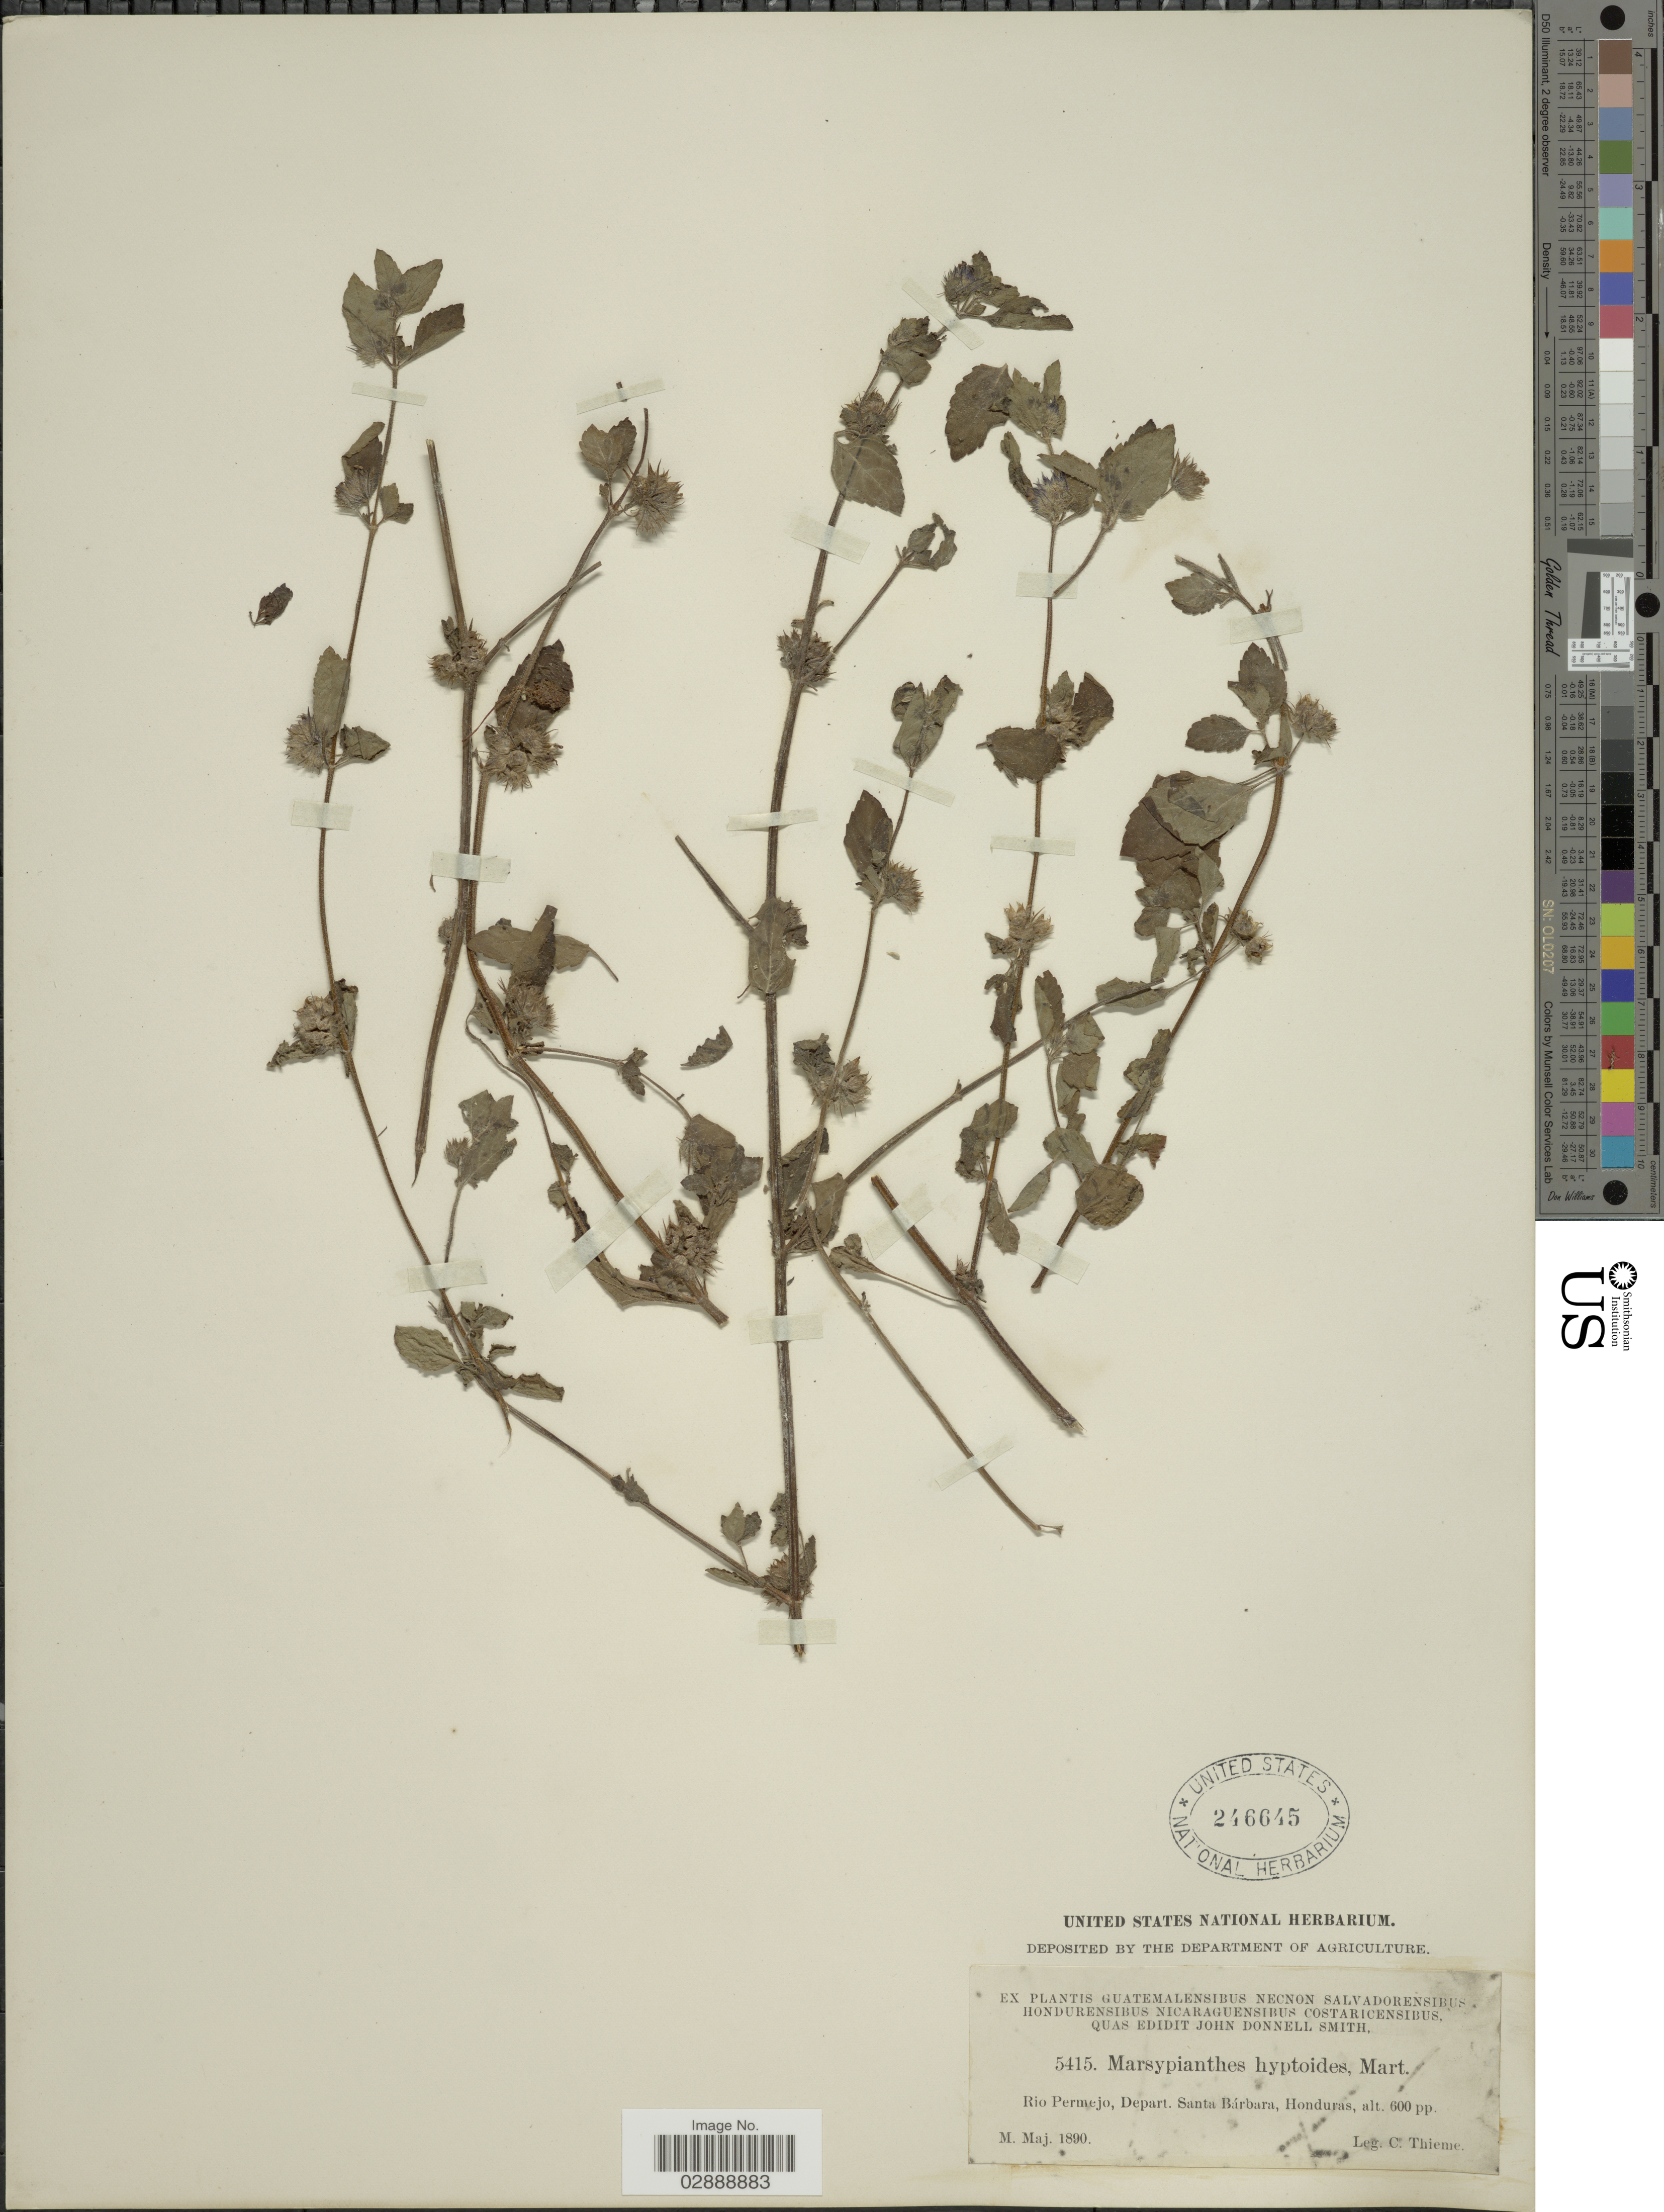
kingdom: Plantae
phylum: Tracheophyta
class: Magnoliopsida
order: Lamiales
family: Lamiaceae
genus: Marsypianthes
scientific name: Marsypianthes chamaedrys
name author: (Vahl) Kuntze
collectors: C. Thieme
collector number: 5415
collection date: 1890-05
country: Honduras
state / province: Santa Bárbara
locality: Rio Permejo, Depart. Santa Bárbara.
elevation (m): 183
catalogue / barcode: US 246645